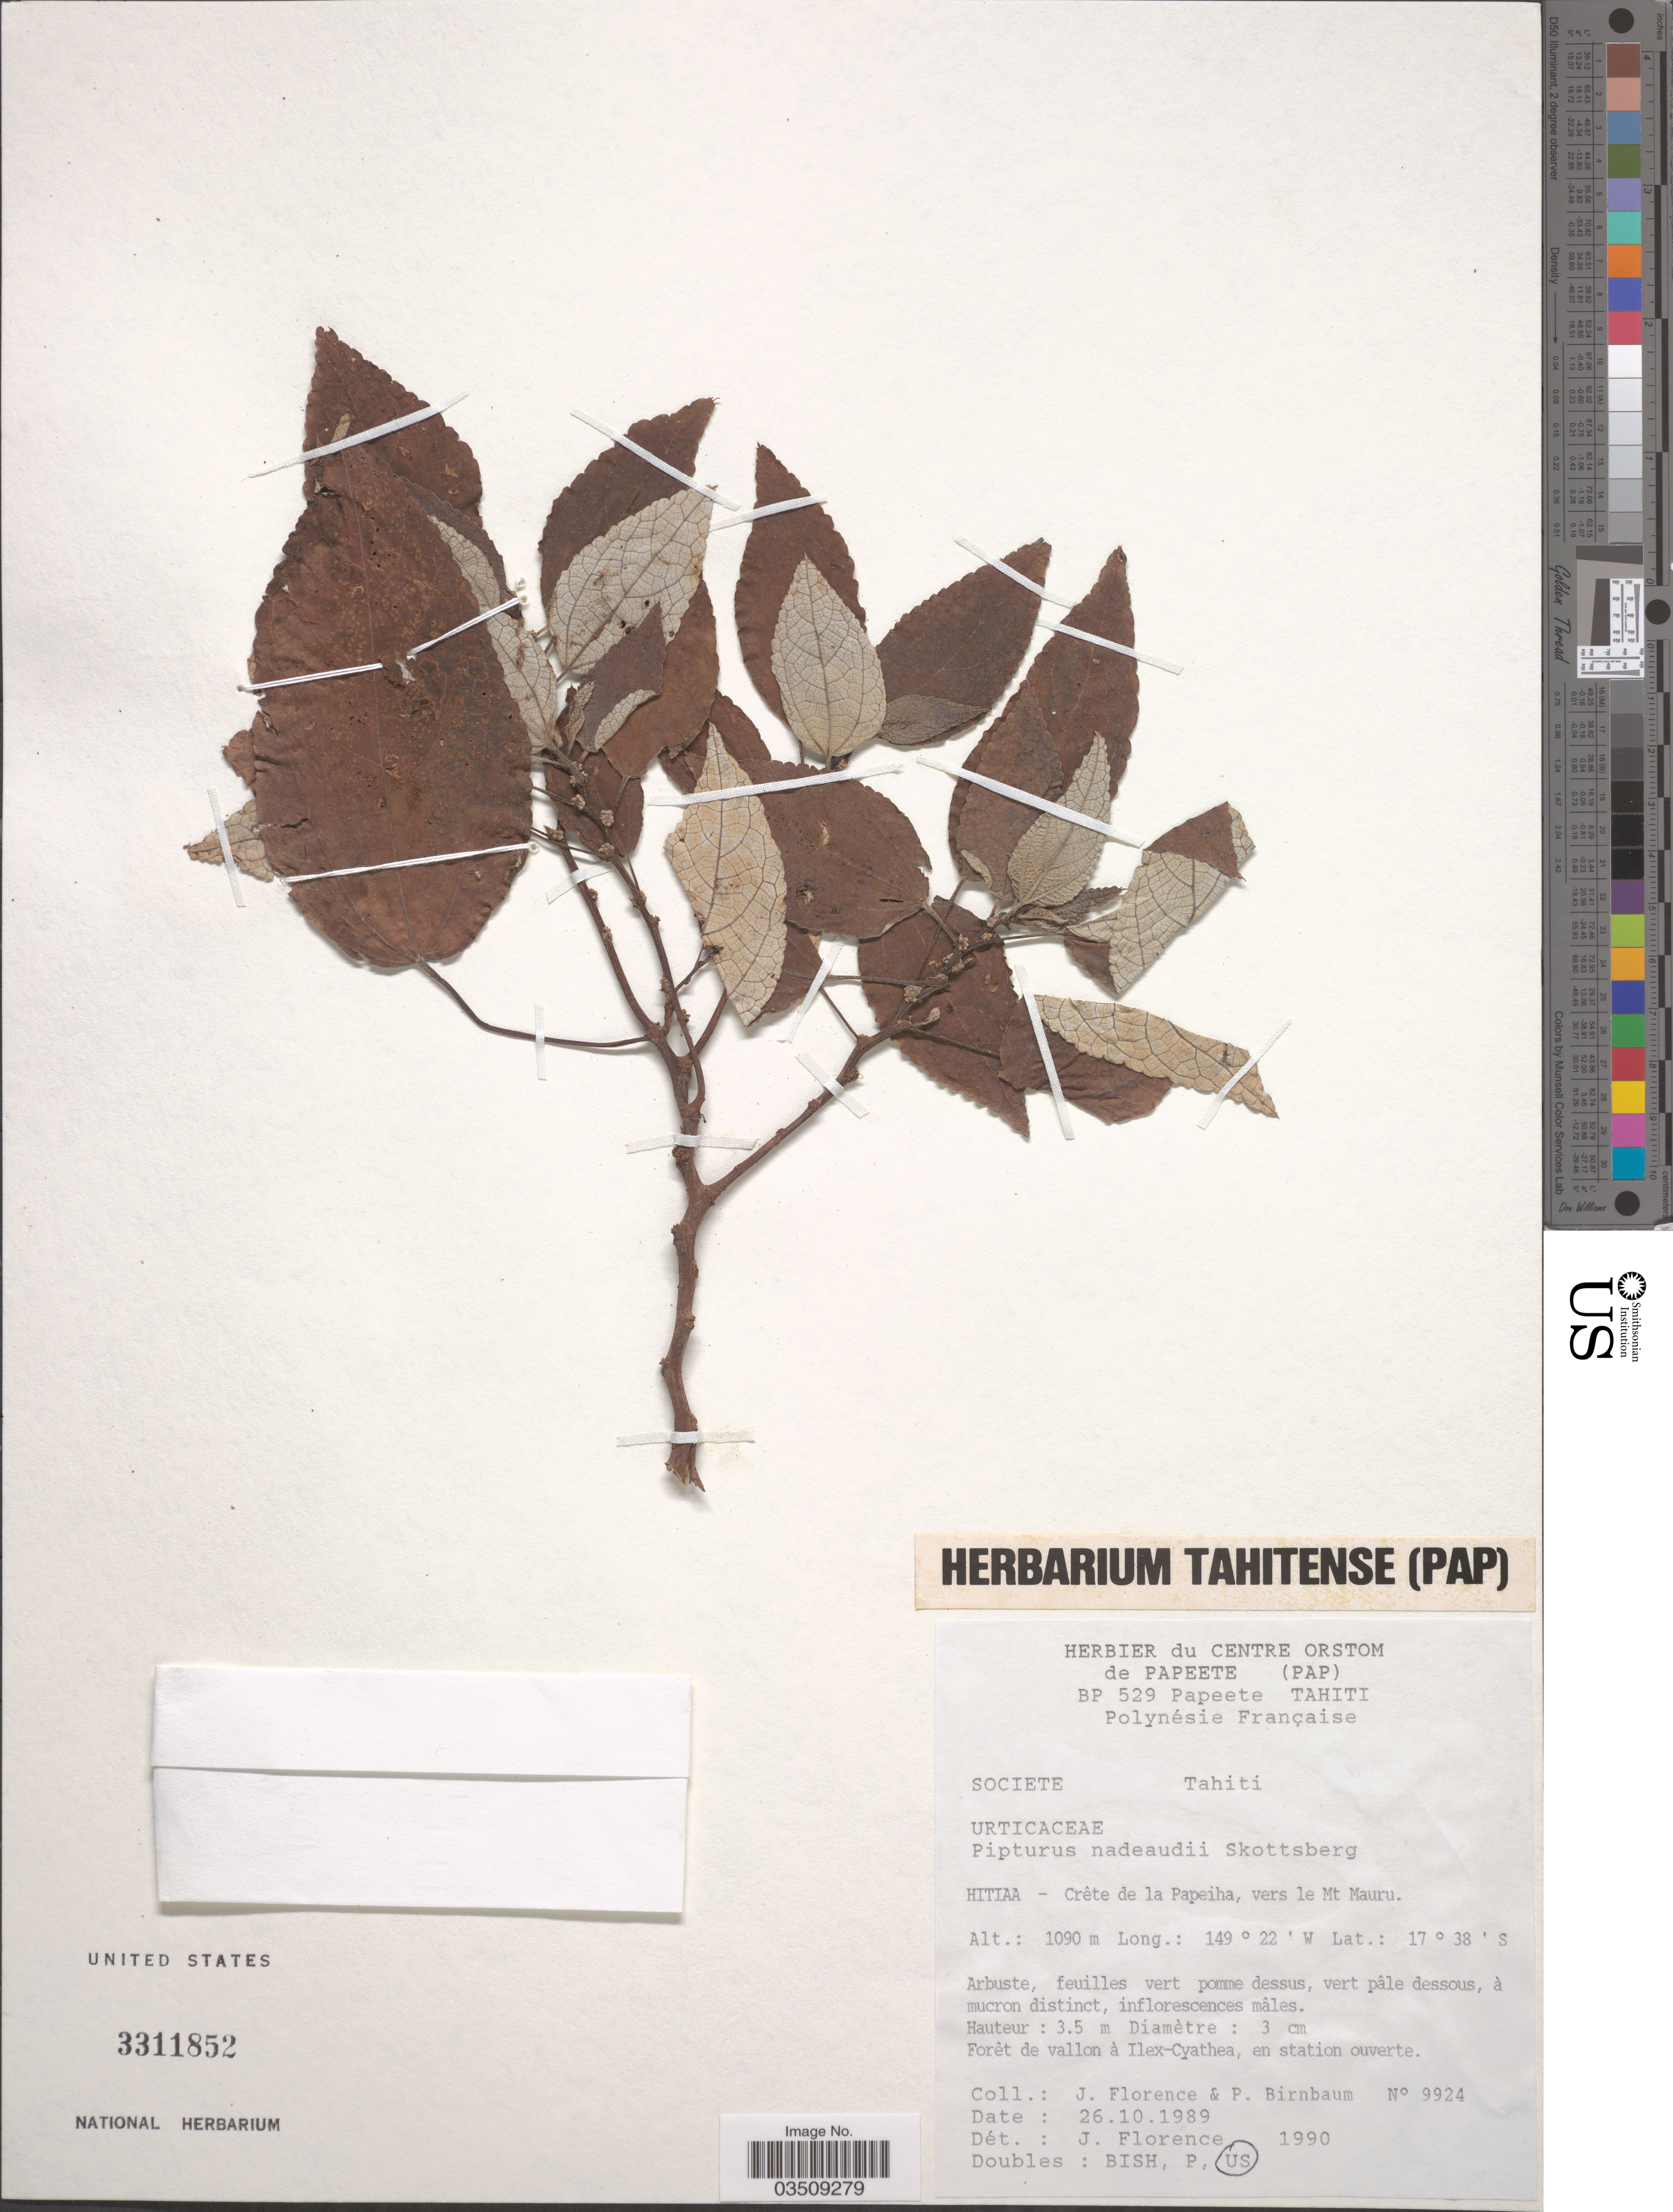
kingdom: Plantae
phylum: Tracheophyta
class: Magnoliopsida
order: Rosales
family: Urticaceae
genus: Pipturus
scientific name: Pipturus nadeaudii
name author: Skottsb.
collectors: J. Florence & P. Birnbaum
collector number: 9924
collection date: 1989-10-26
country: French Polynesia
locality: Societe Tahiti. Societe. Tahiti. Hitiaa- Crête de la Papeiha, vers le Mt Mauru.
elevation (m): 1090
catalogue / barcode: US 3311852